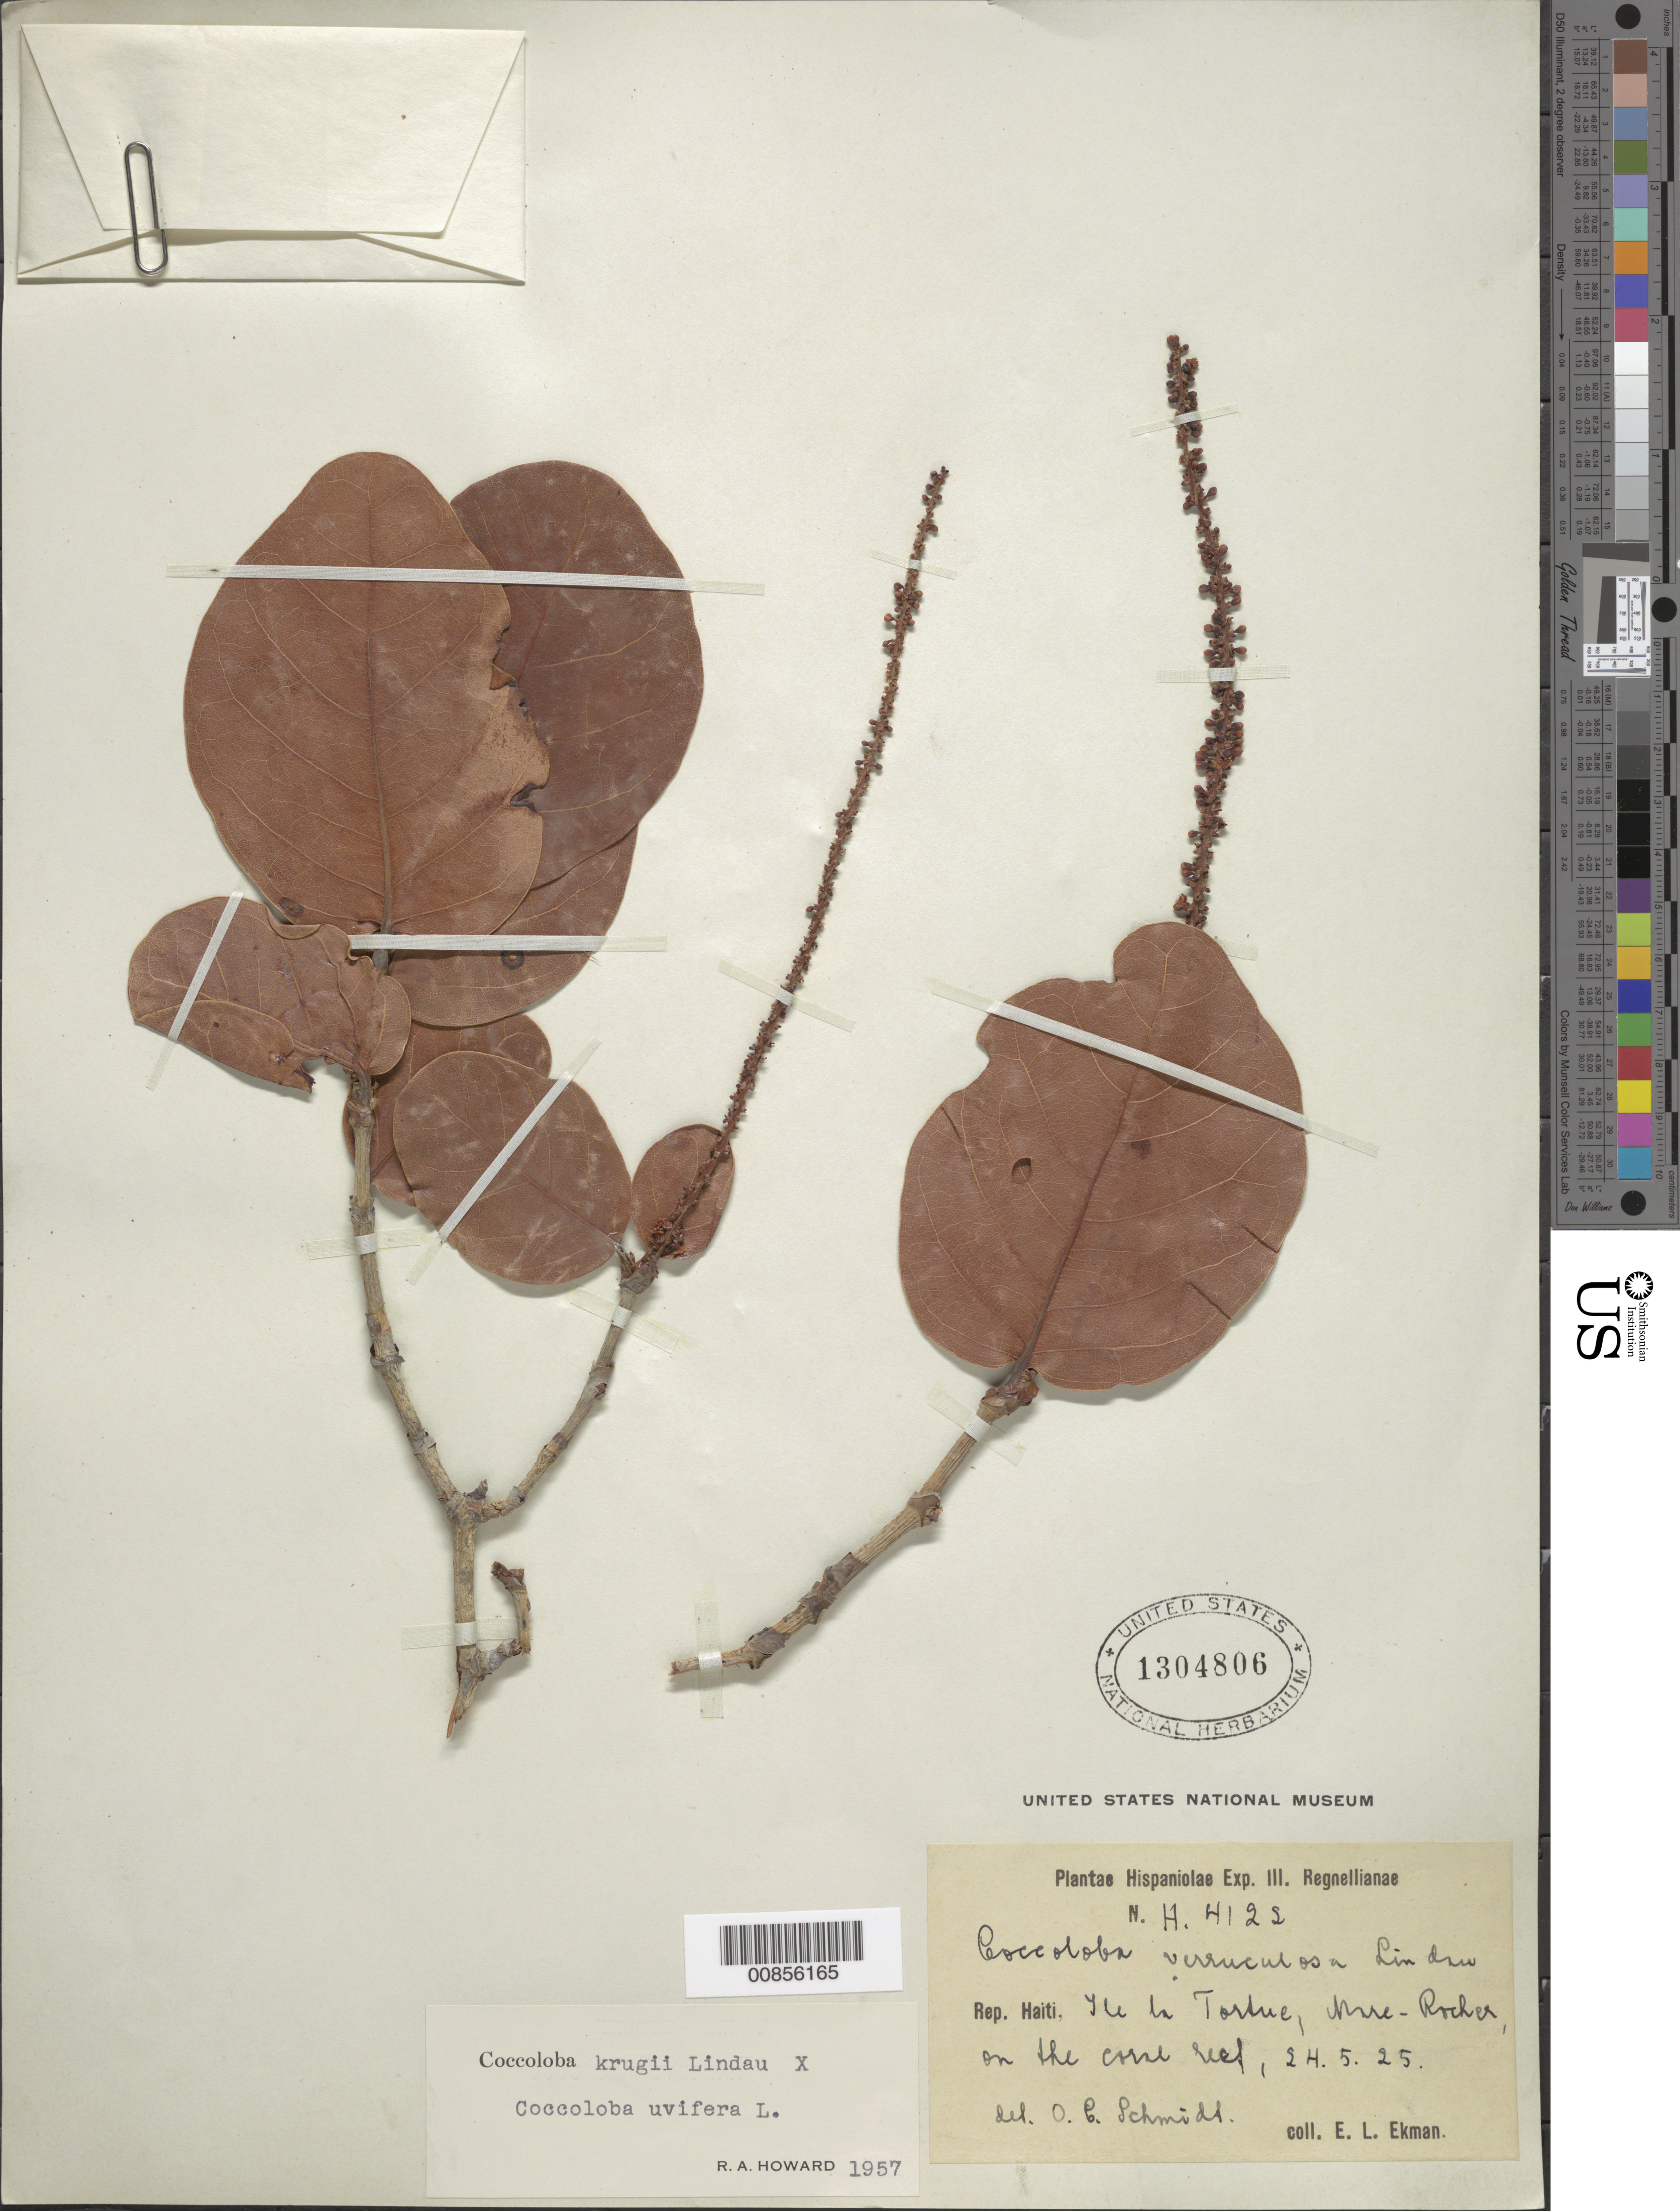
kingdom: Plantae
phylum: Tracheophyta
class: Magnoliopsida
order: Caryophyllales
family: Polygonaceae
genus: Coccoloba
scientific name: Coccoloba krugii x C. uvifera L.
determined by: Howard, R. A.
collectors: E. L. Ekman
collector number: H 4122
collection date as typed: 24 May 1925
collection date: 1925-05-24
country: Haiti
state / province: Nord-Óuest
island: Île de la Tortue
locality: Ile la Tortue, Mare-Rocher, on the coral reef.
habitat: On the coral reef.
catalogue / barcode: US 1304806